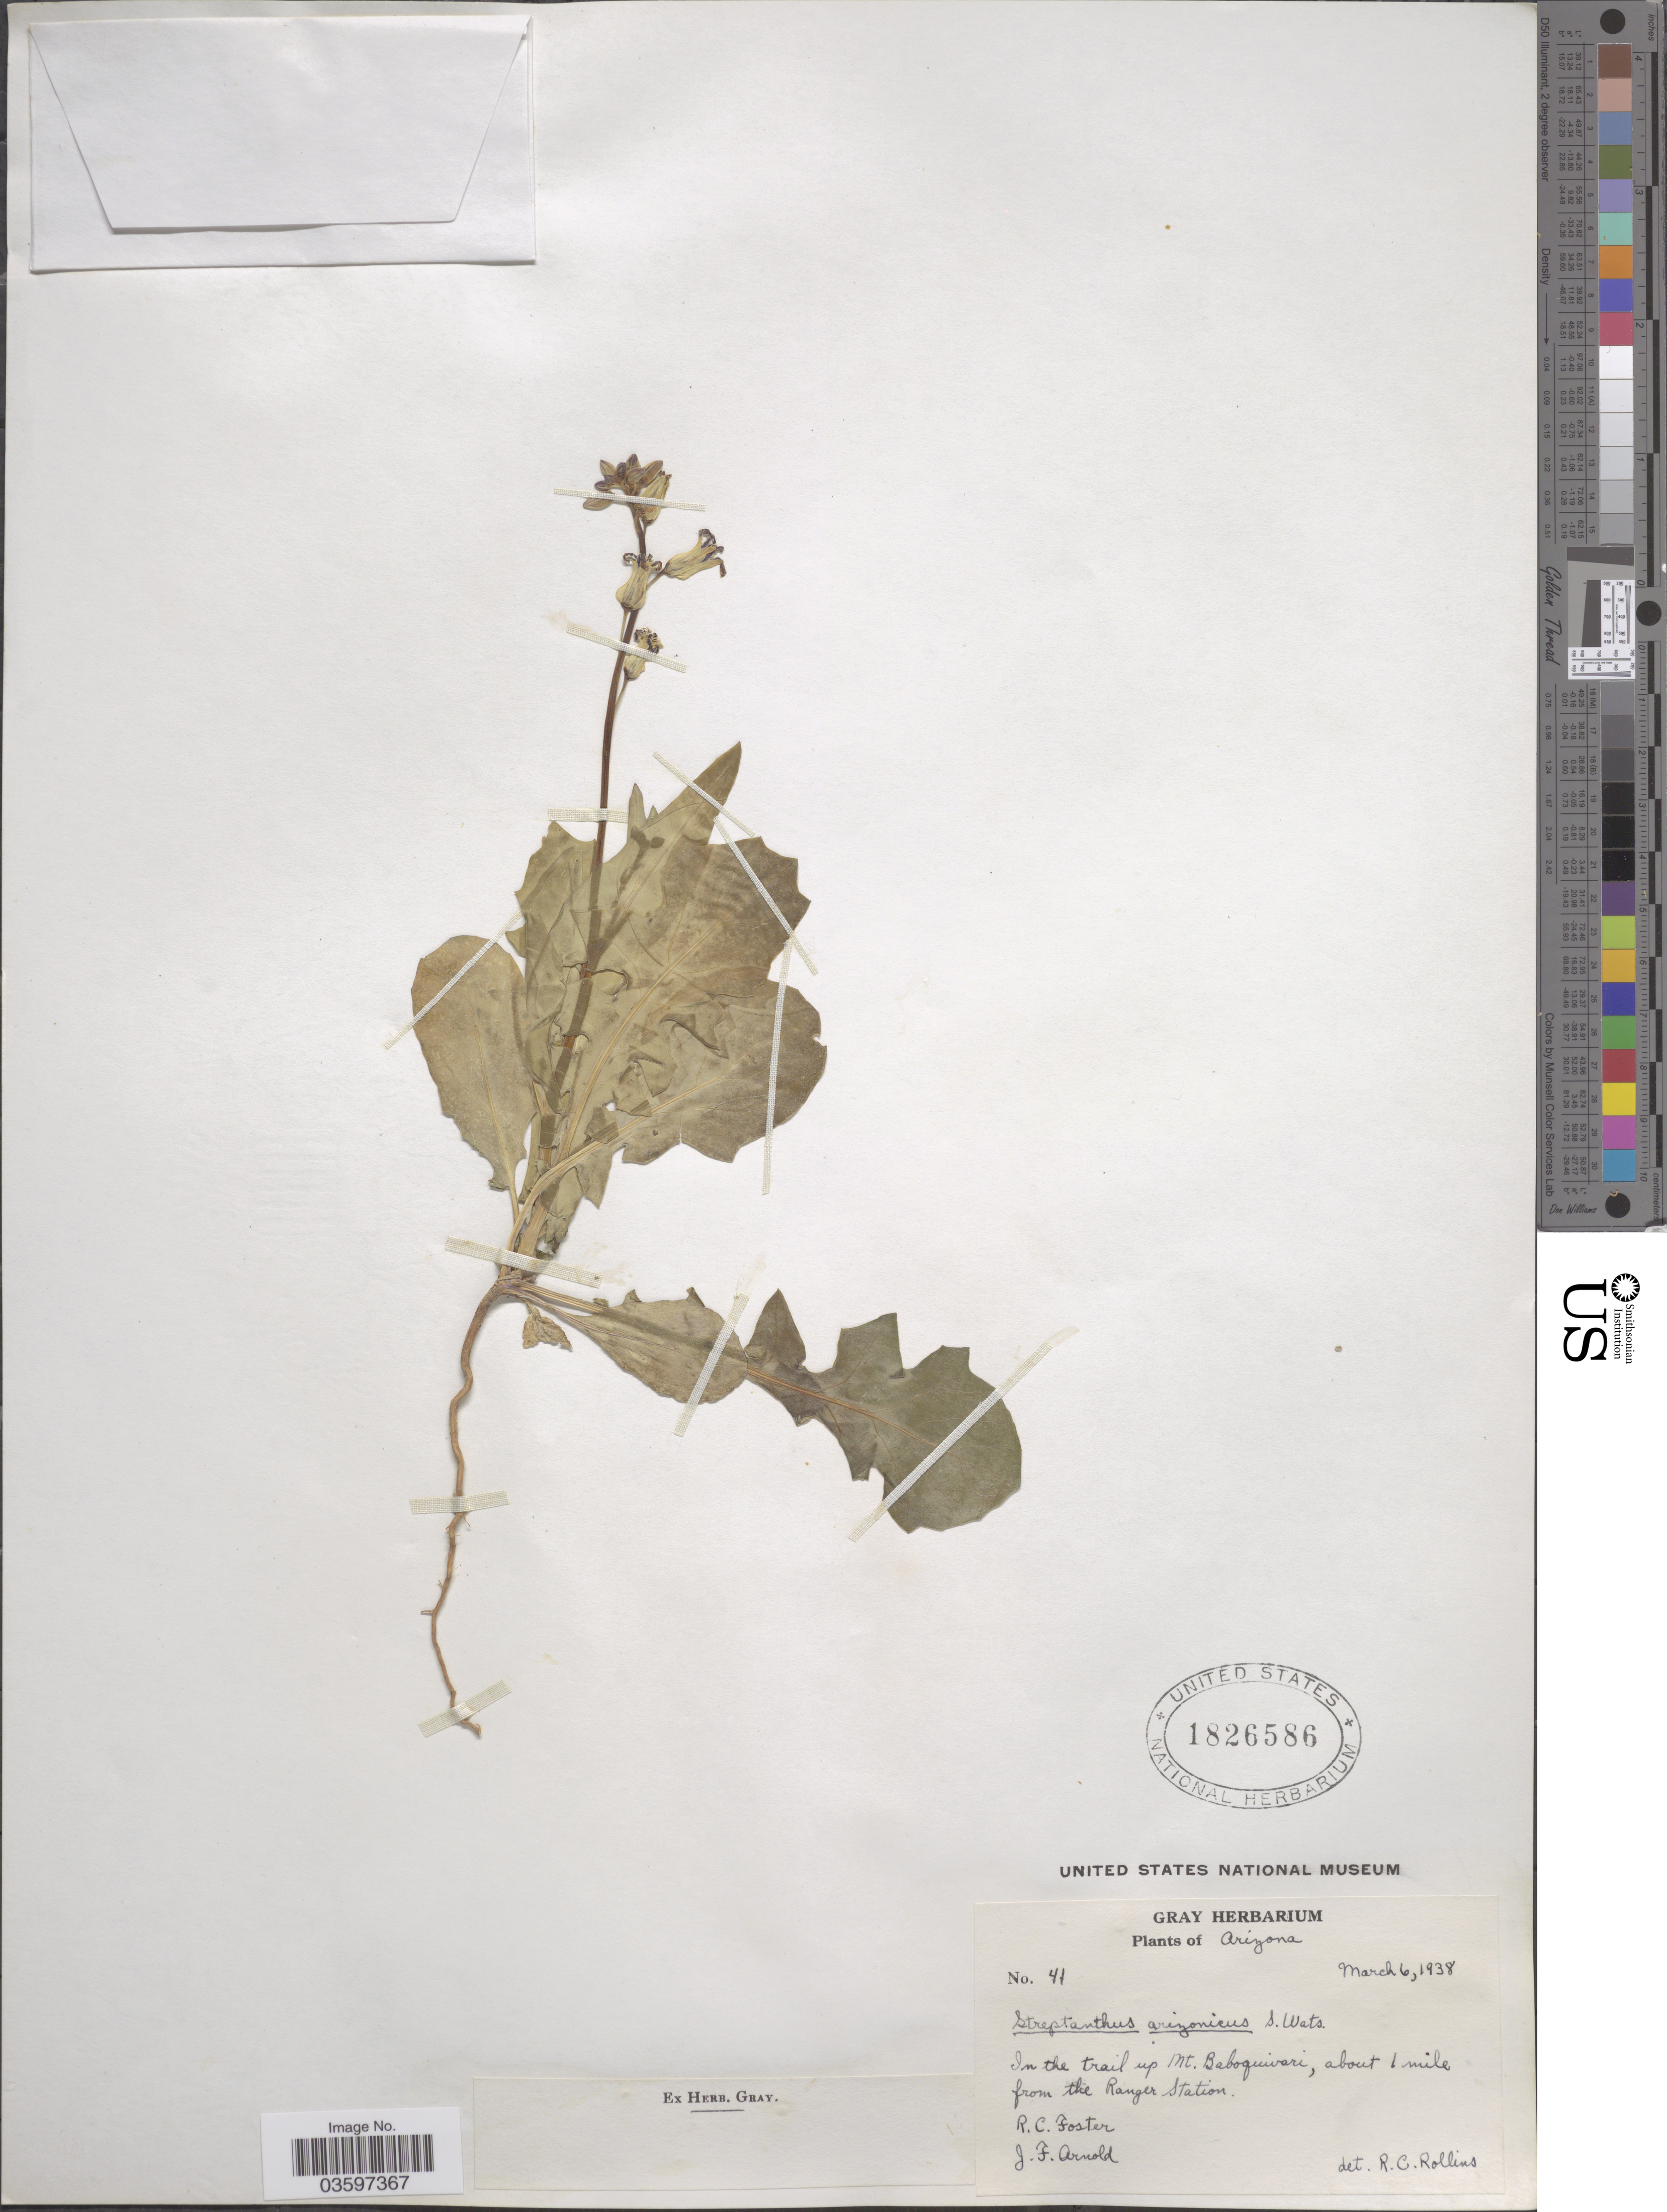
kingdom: Plantae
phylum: Tracheophyta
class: Magnoliopsida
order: Brassicales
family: Brassicaceae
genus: Streptanthus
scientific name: Streptanthus arizonicus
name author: S. Watson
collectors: R. C. Foster & J. F. Arnold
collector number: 41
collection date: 1938-03-06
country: United States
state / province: Arizona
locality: In the trail up Mt. Baboquivari, about 1 mile from the Ranger Station.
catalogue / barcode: US 1826586